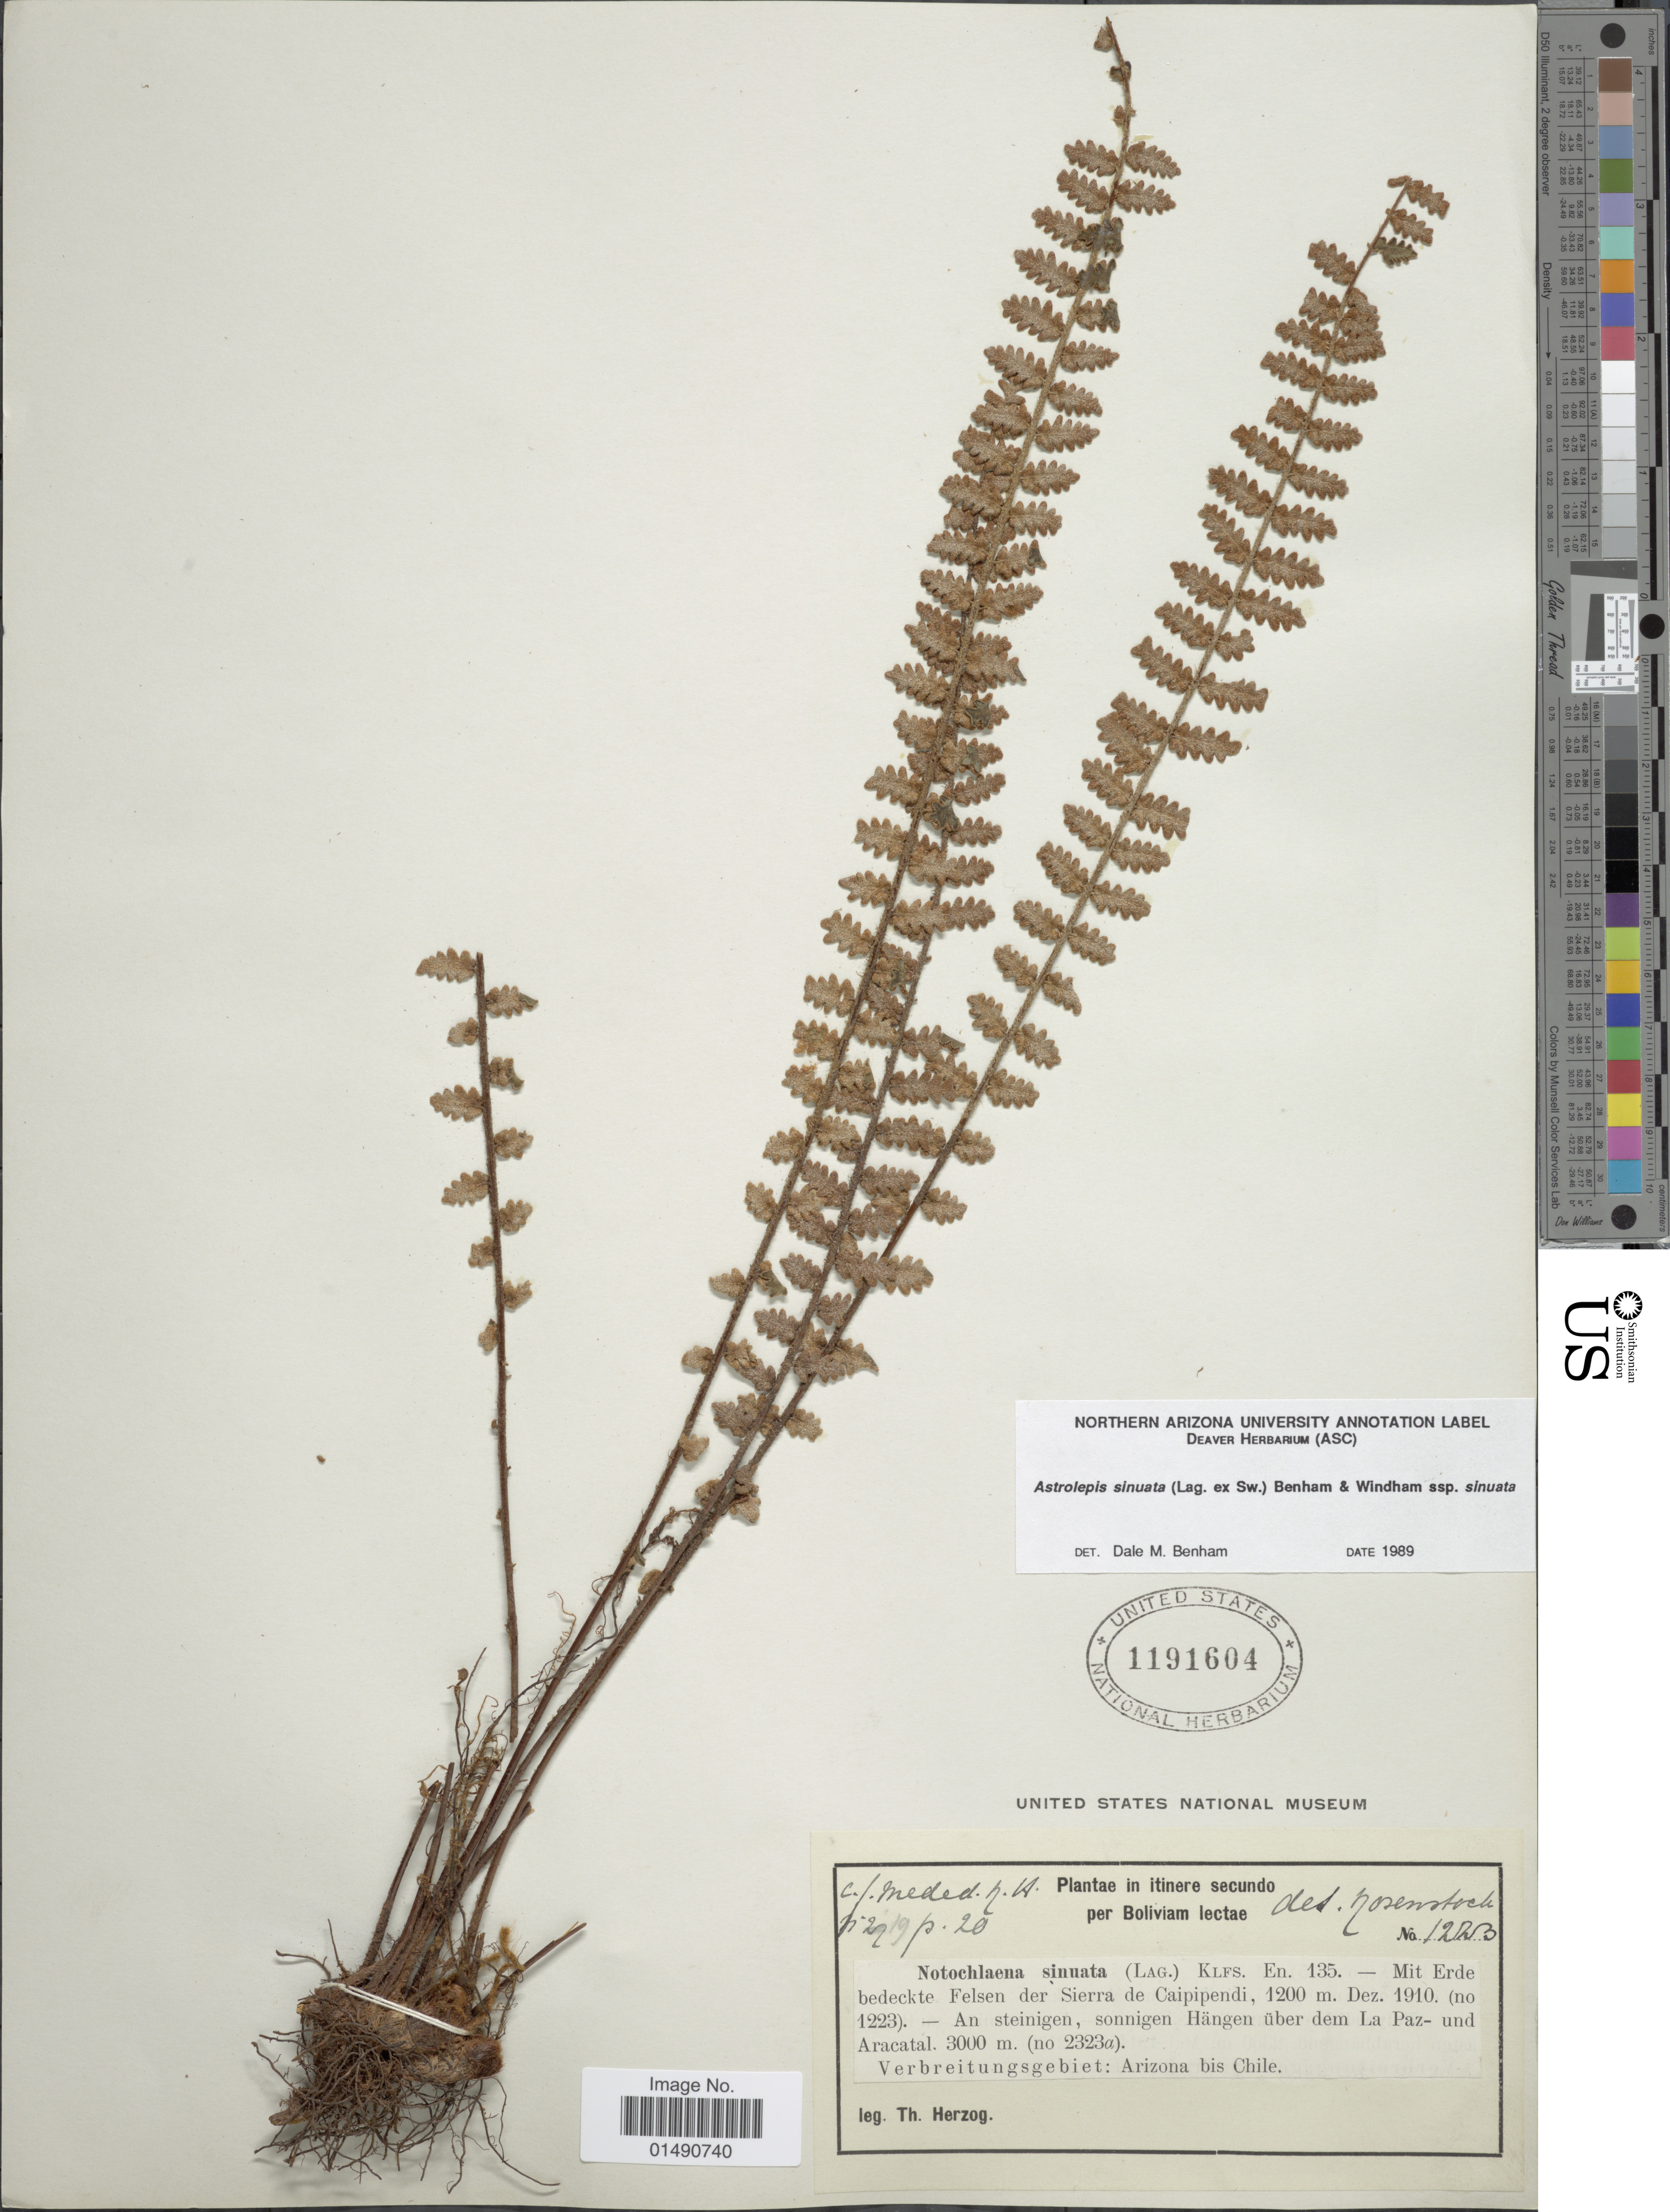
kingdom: Plantae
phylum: Tracheophyta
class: Polypodiopsida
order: Polypodiales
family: Pteridaceae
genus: Astrolepis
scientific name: Astrolepis sinuata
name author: (Lag. ex Sw.) D.M. Benham & Windham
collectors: T. K. J. Herzog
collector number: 1223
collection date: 1910-12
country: Bolivia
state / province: La Paz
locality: Bedeckte Felsenn der Sierra de Caipipendi, (No 1223) an steinigen, sonnigen Hangen uber dem La Paz Aracatal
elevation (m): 1200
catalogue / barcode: US 1191604